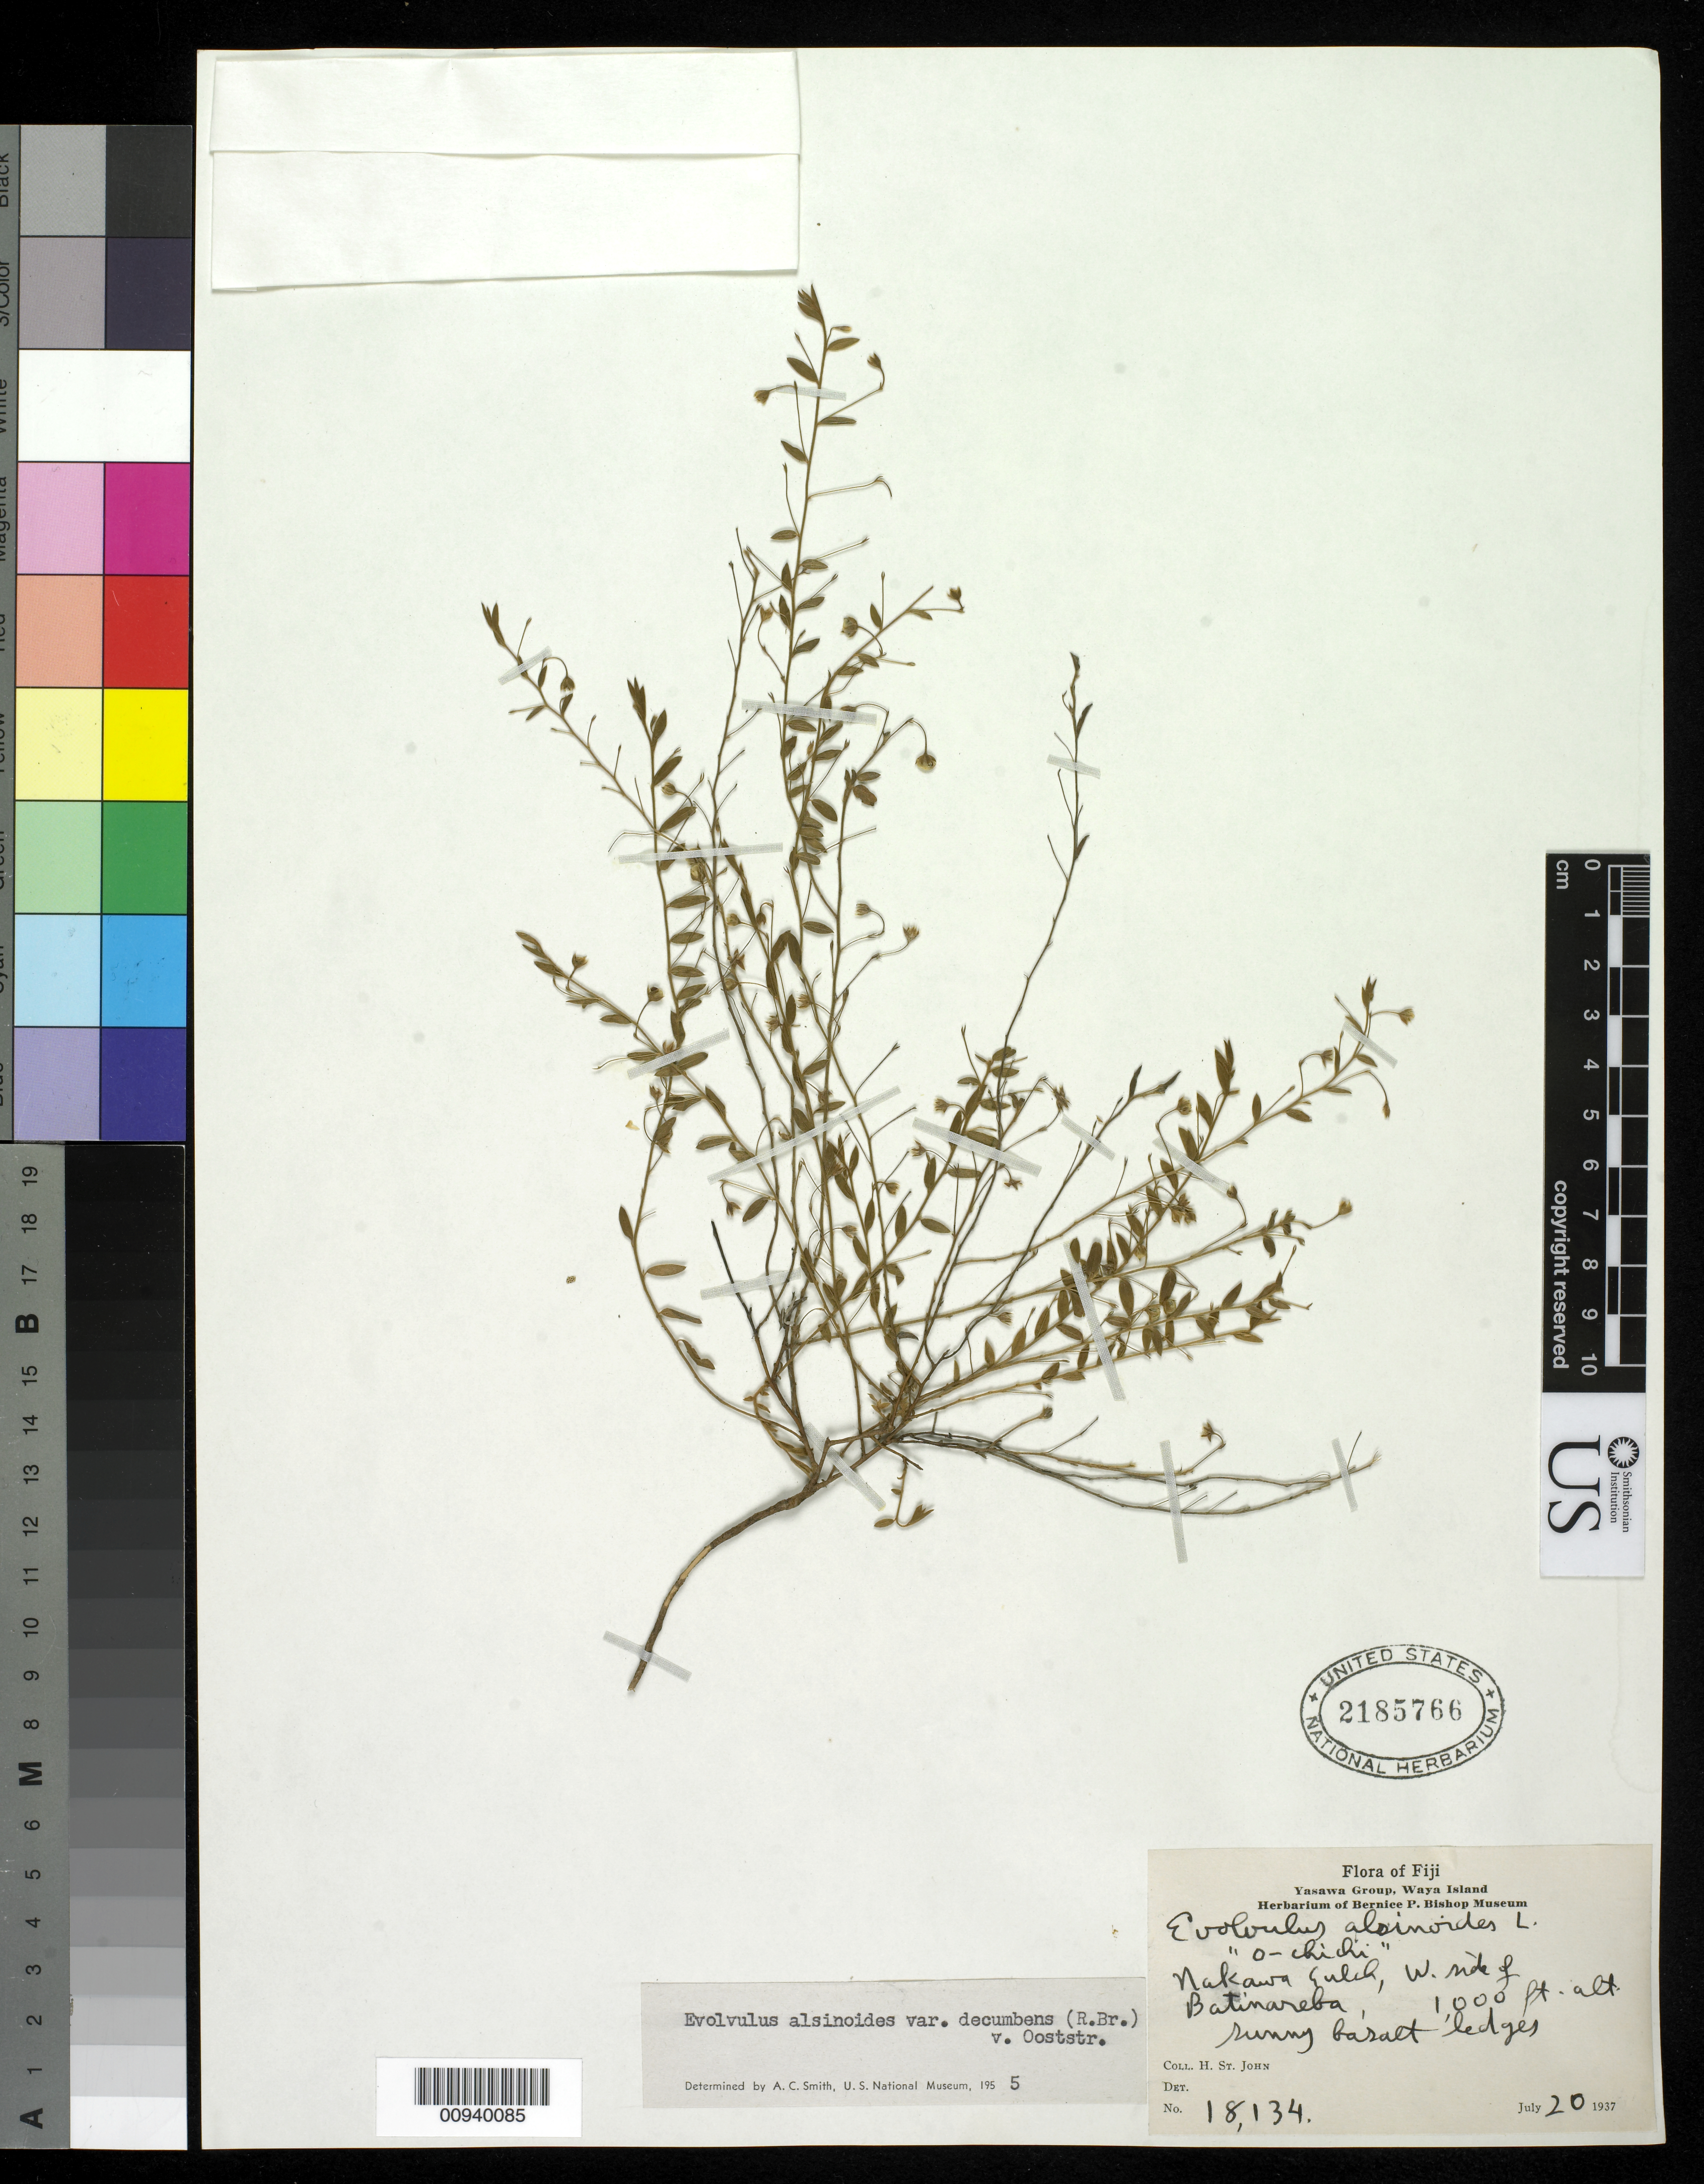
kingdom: Plantae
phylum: Tracheophyta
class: Magnoliopsida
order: Solanales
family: Convolvulaceae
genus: Evolvulus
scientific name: Evolvulus alsinoides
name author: (L.) L.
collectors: H. St. John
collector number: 18134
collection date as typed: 20 Jul 1937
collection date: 1937-07-20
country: Fiji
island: Waya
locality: Nakawa gulch, w. side of Batinareba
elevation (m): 305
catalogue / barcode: US 2185766